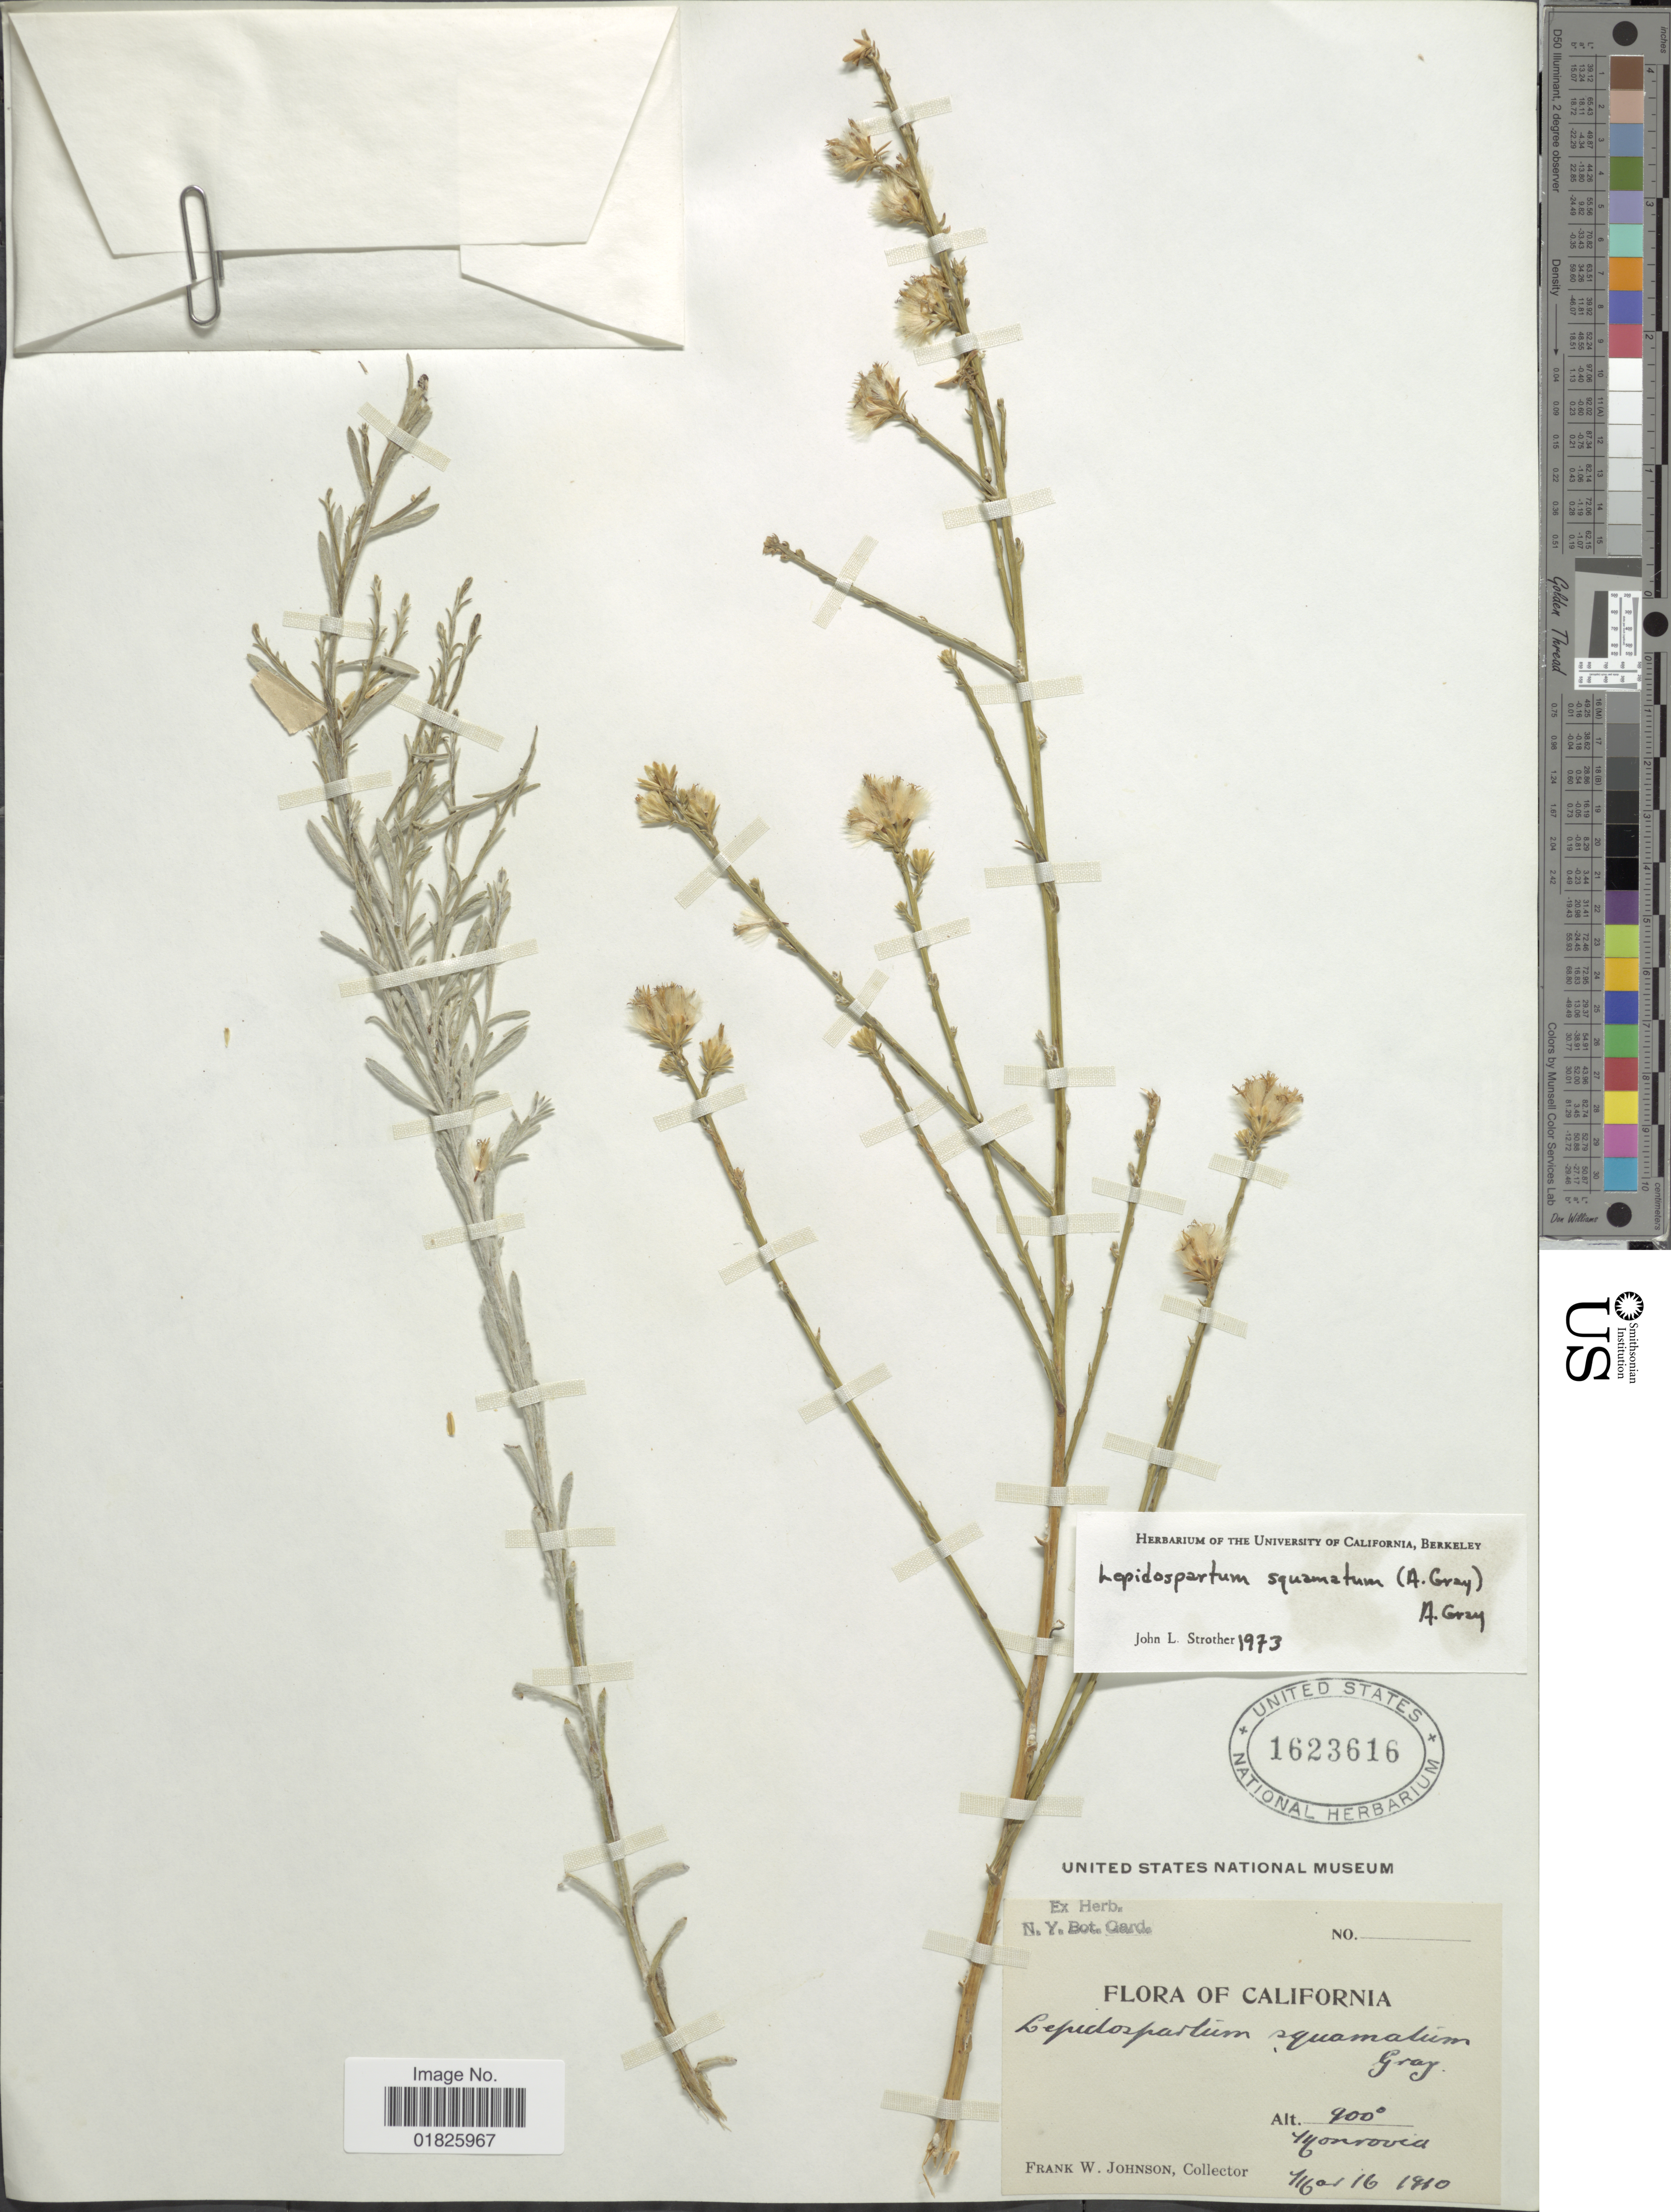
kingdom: Plantae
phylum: Tracheophyta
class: Magnoliopsida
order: Asterales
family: Asteraceae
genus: Lepidospartum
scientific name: Lepidospartum squamatum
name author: A. Gray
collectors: F. W. Johnson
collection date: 1910-03-16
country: United States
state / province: California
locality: Monrovia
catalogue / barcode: US 1623616